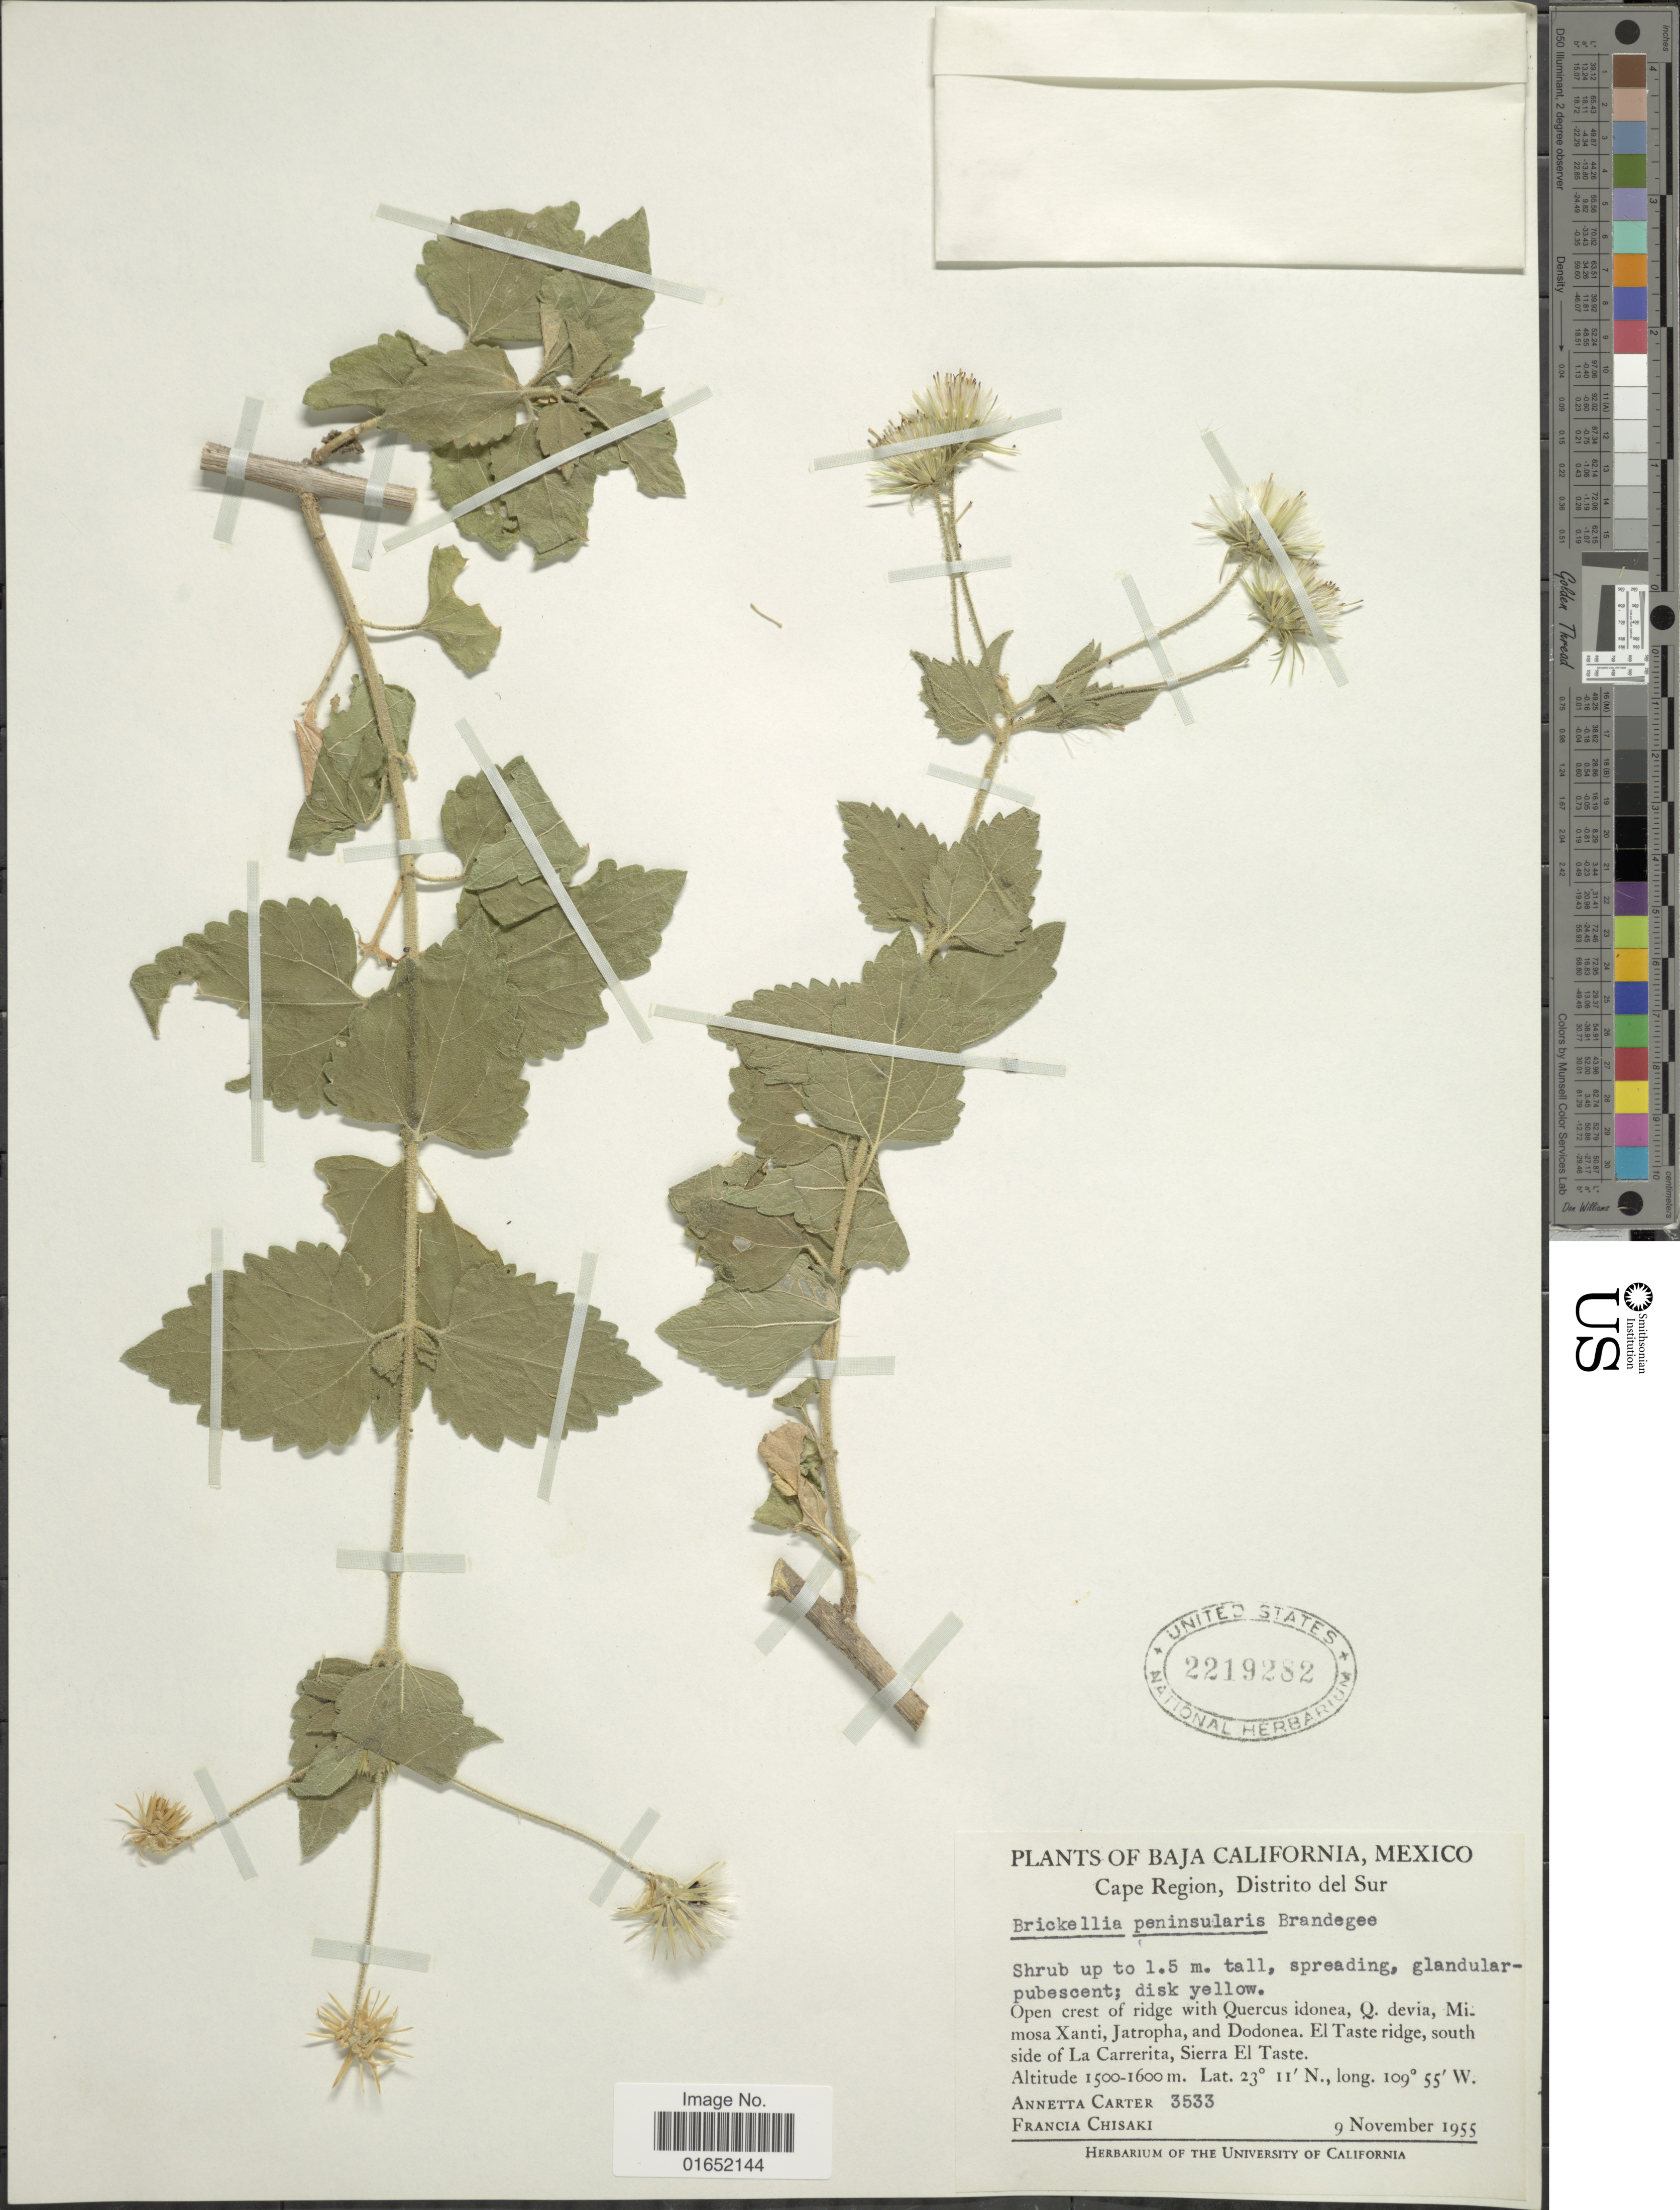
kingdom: Plantae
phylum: Tracheophyta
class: Magnoliopsida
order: Asterales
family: Asteraceae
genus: Brickellia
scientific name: Brickellia peninsularis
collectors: A. Carter & F. Chisaki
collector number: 3533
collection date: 1955-11-09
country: Mexico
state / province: Baja California Sur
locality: Cape Region, Distrito del Sur, Open crest of ridge, El Taste ridge, south side of La Carrerita, Sierra El Taste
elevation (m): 1500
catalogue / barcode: US 2219282